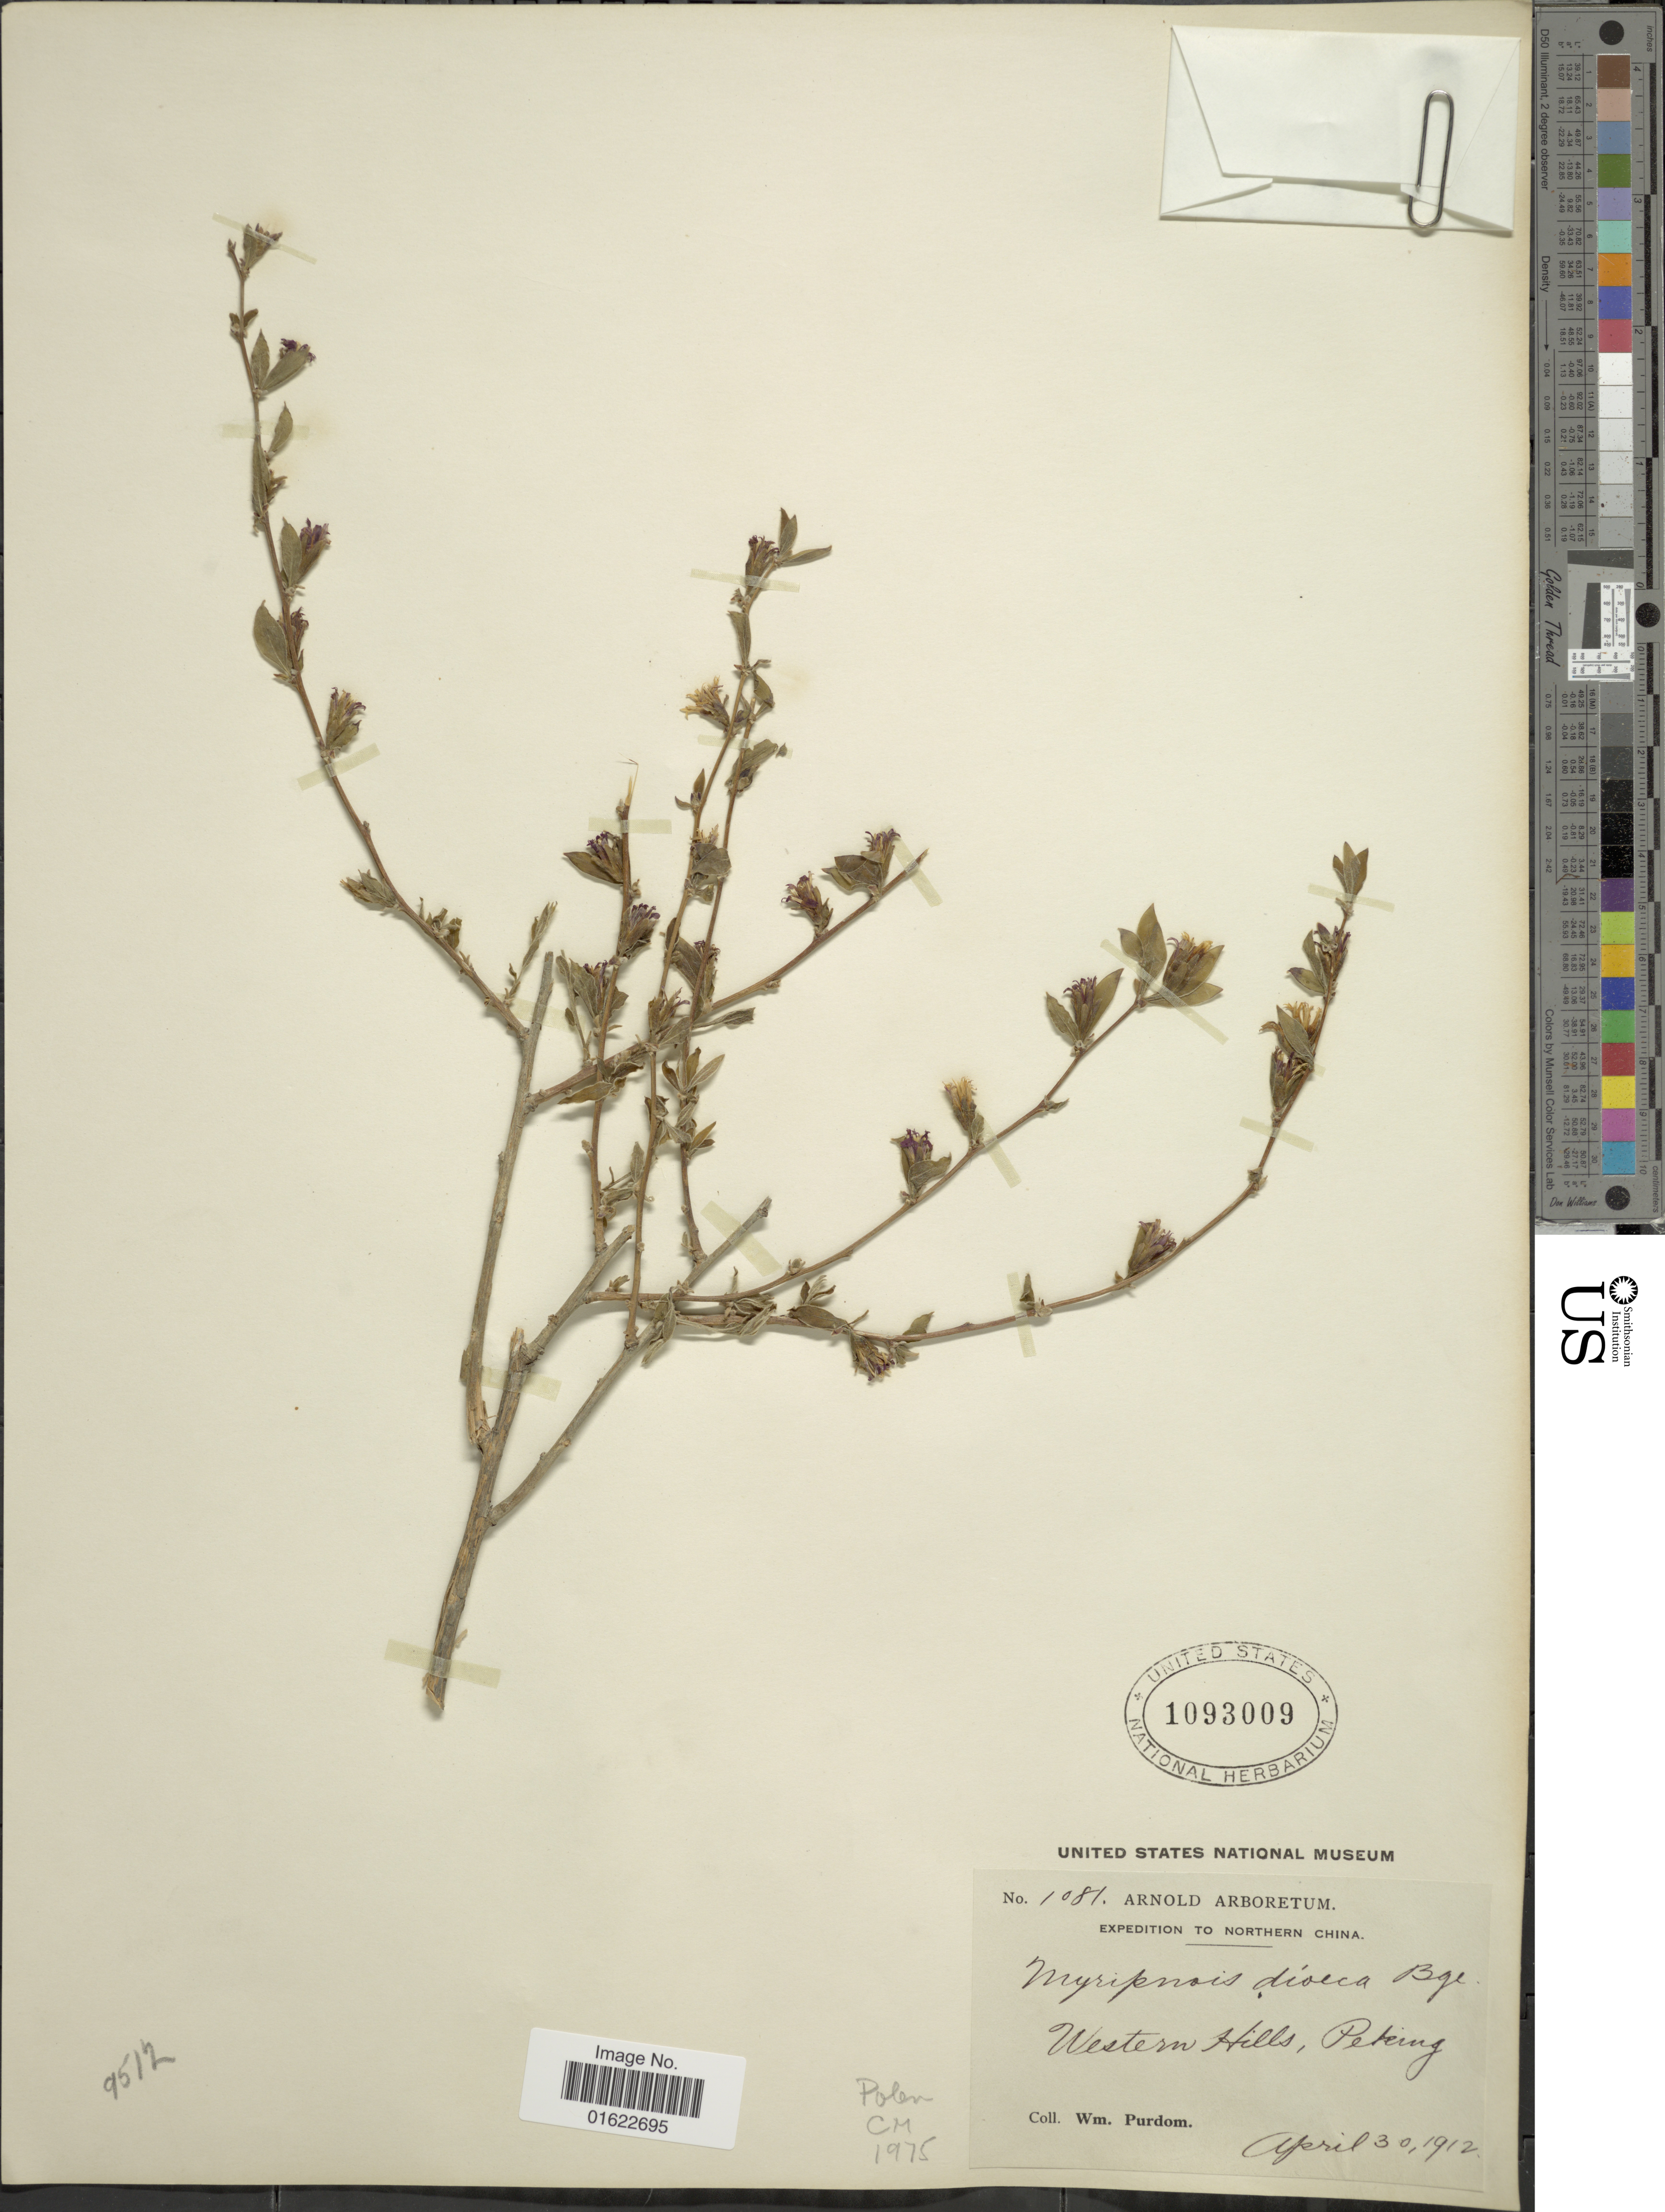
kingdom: Plantae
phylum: Tracheophyta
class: Magnoliopsida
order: Asterales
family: Asteraceae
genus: Pertya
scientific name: Pertya dioica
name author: (Bunge) S.E. Freire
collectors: W. Purdom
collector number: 1081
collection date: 1912-04-30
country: China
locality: Northern China, Western Hills, Peteing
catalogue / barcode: US 1093009